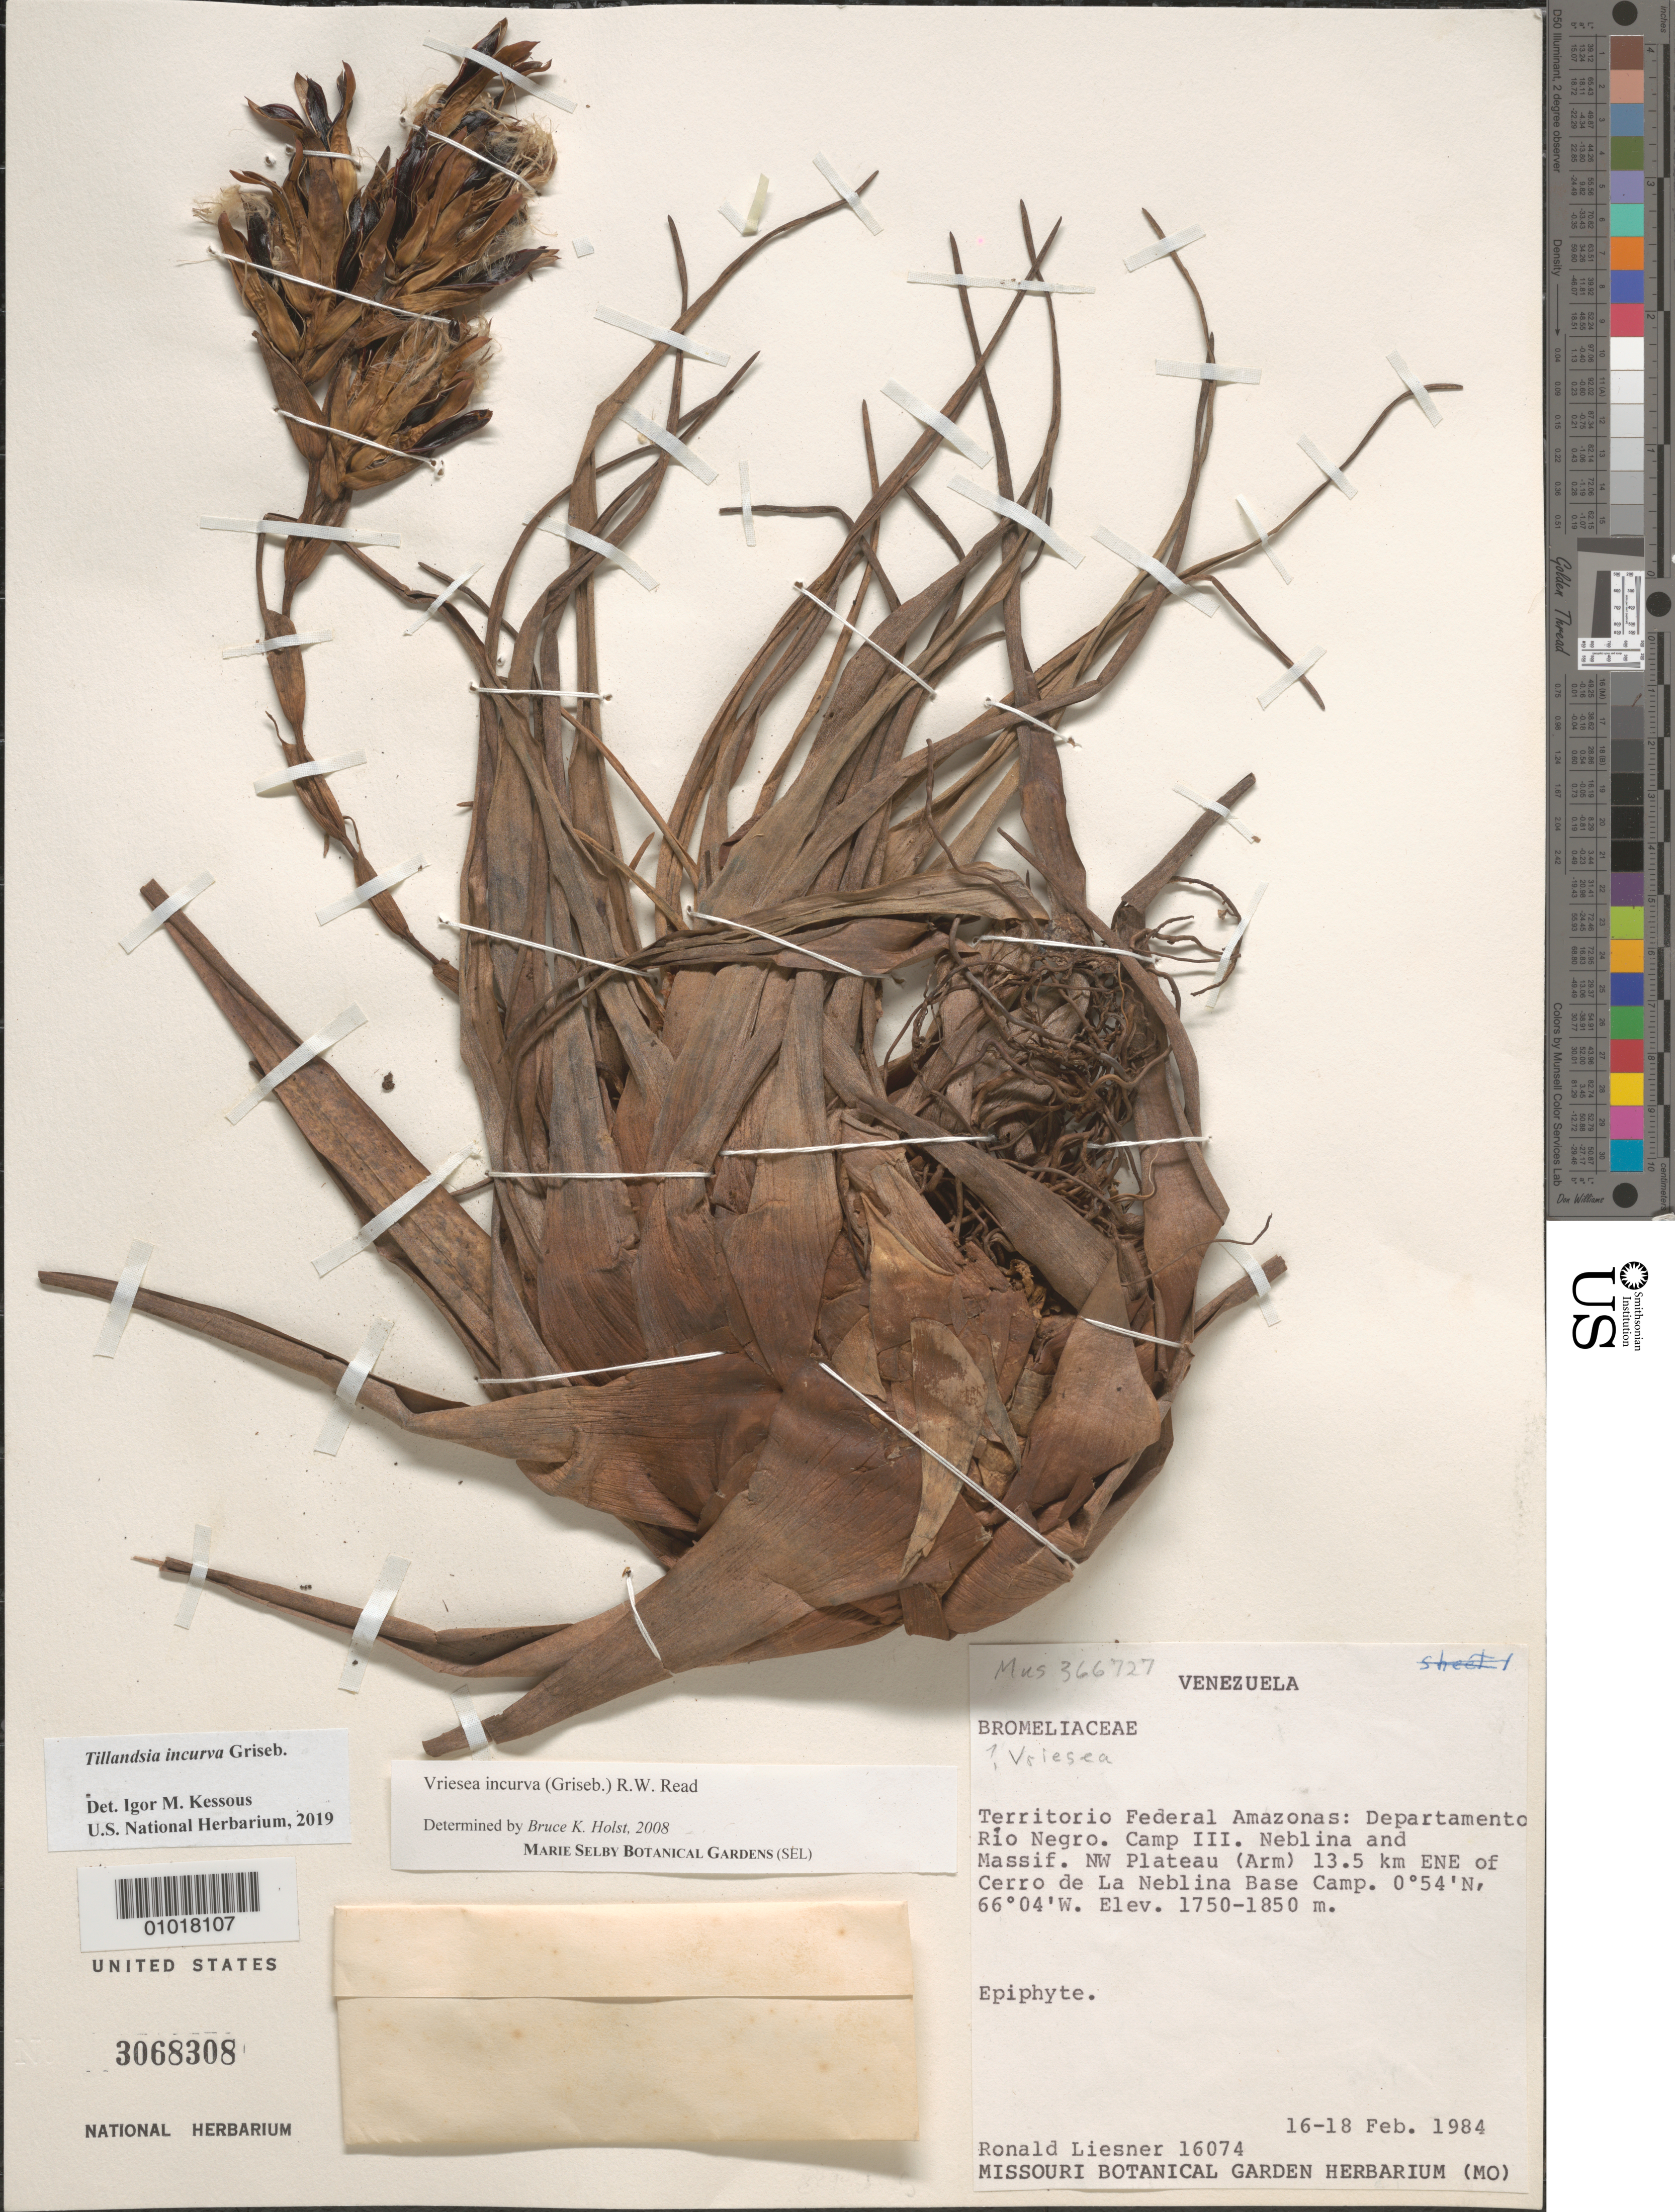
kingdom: Plantae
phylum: Tracheophyta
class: Liliopsida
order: Poales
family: Bromeliaceae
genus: Tillandsia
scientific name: Tillandsia incurva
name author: Griseb.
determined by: Kessous, Igor M.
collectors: R. L. Liesner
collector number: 16074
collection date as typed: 16-Feb-84 to 18-Feb-84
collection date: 1984-02-16/1984-02-18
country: Venezuela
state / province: Amazonas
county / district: Río Negro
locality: Cerro de La Neblina Base Camp, Camp III, Neblina & Massif, NW Plateau, 13.5 km ENE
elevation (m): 1750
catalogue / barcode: US 3068308